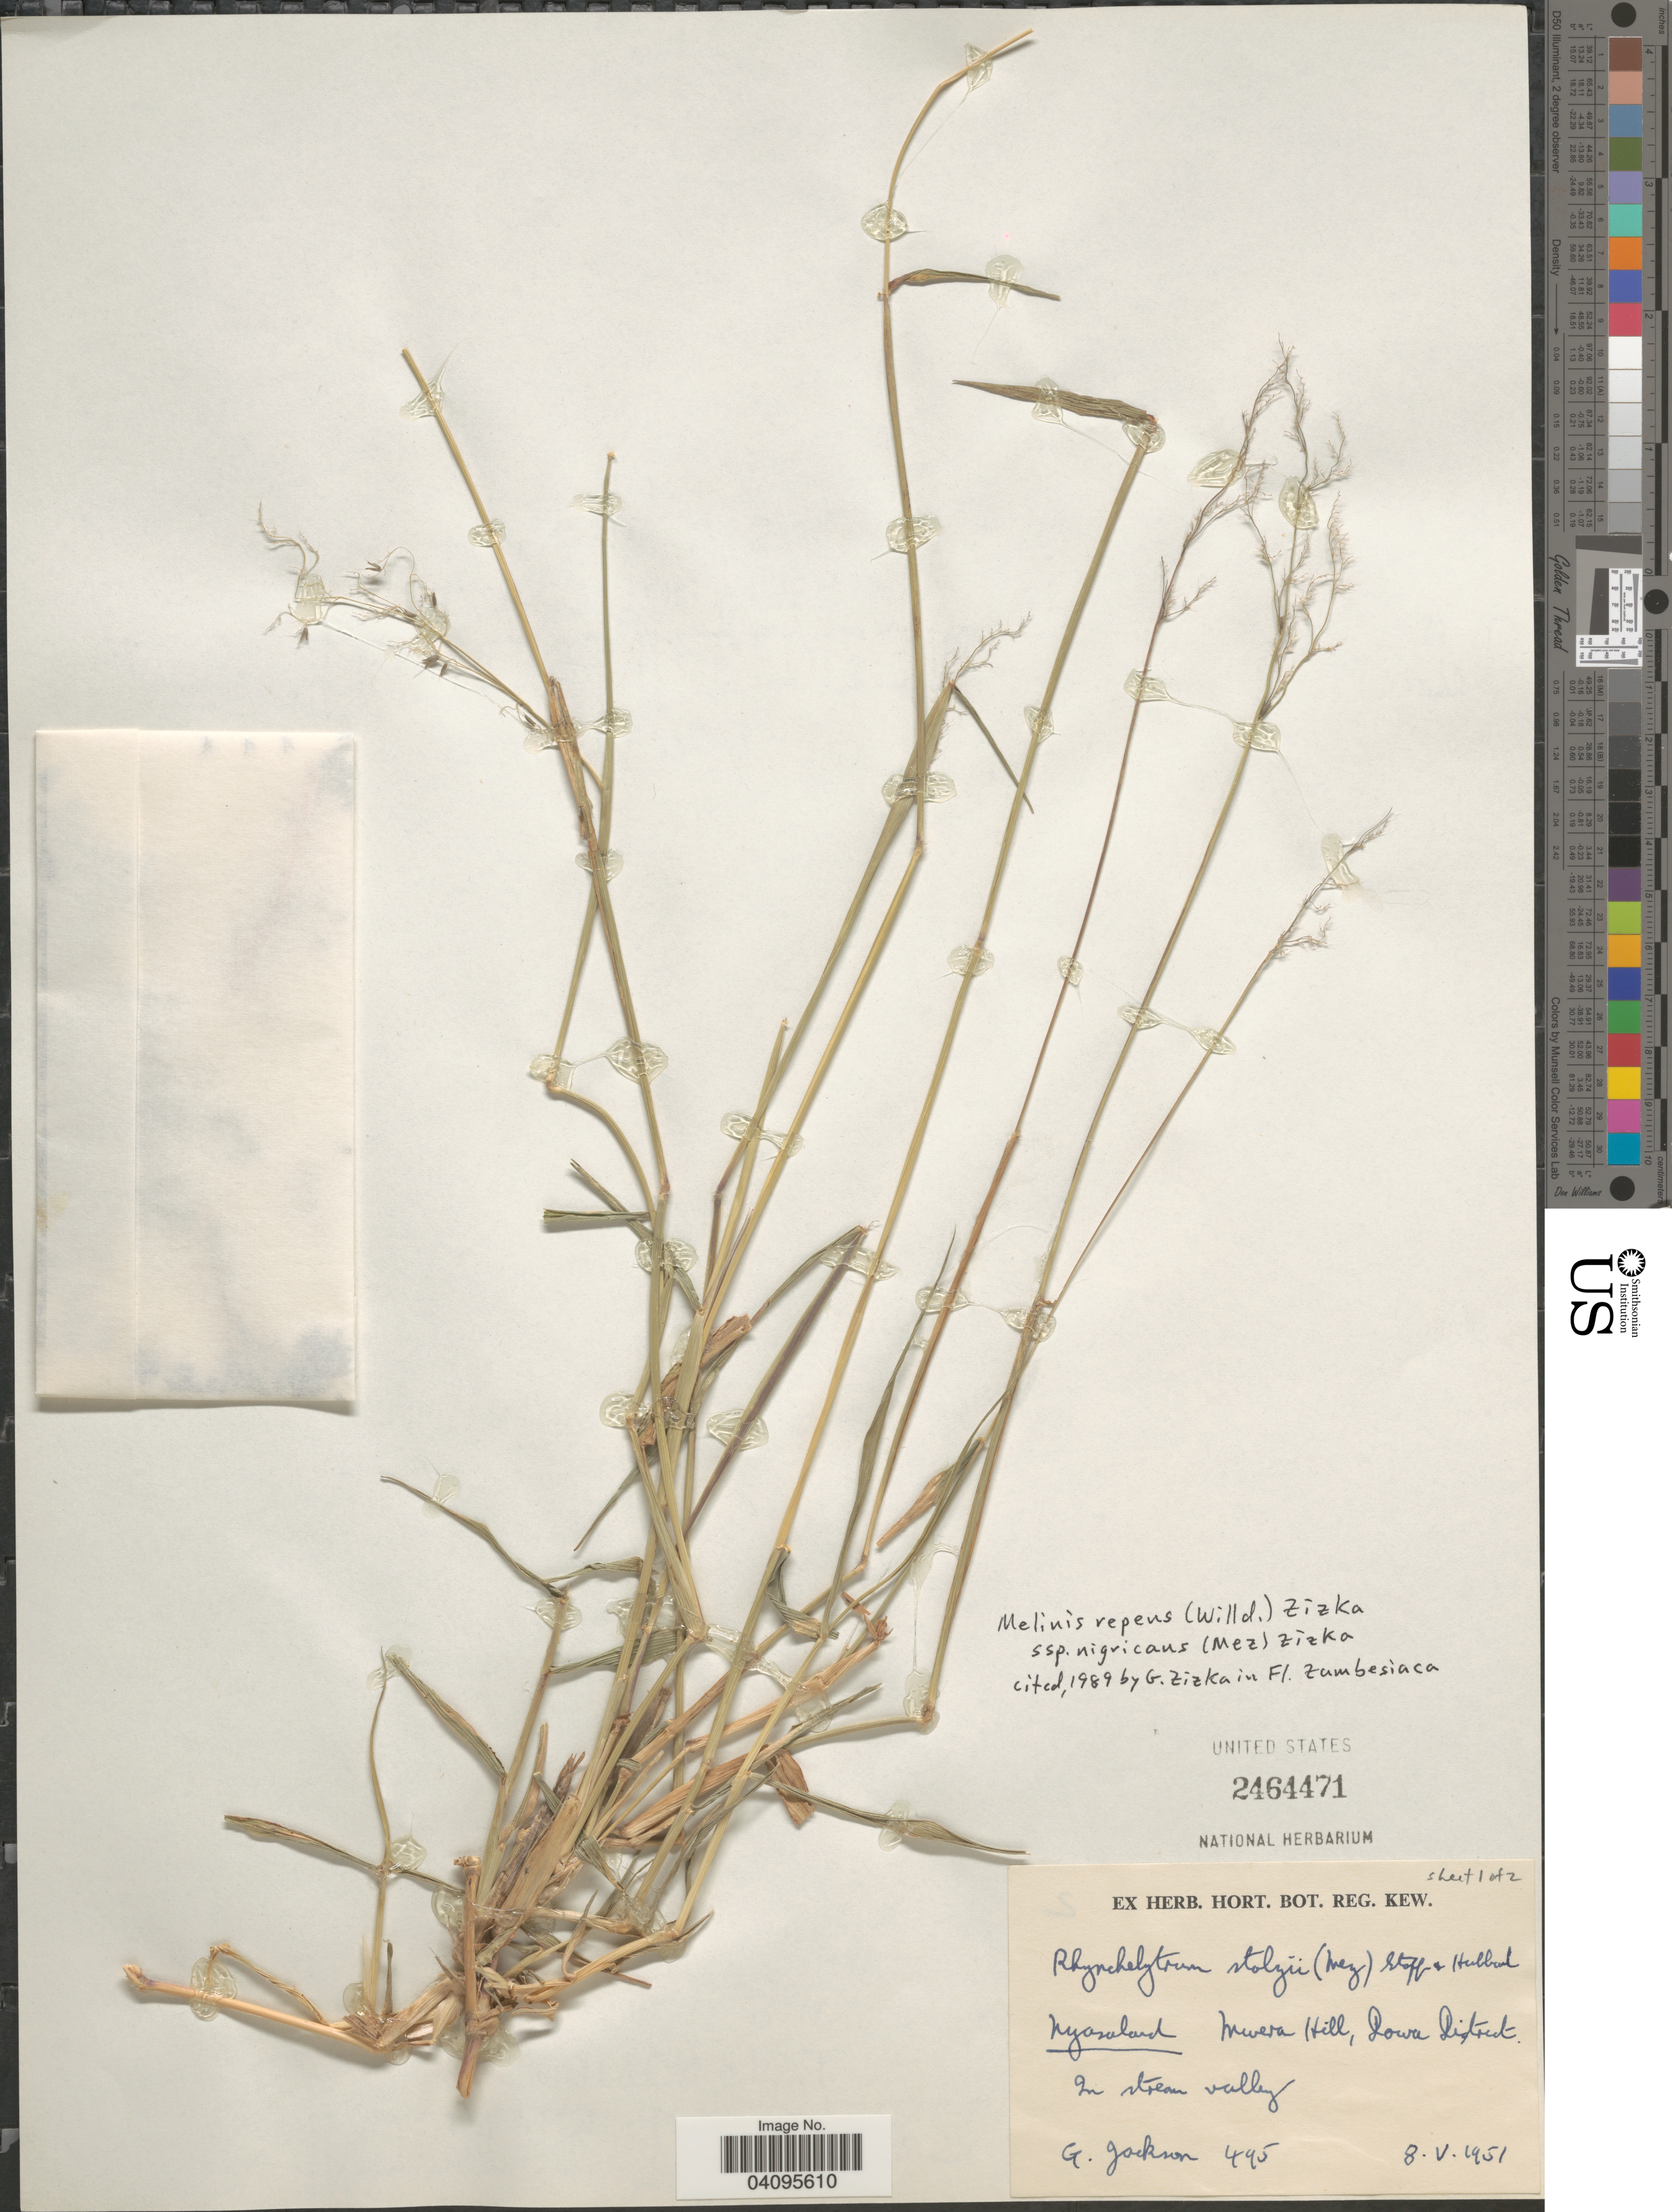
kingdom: Plantae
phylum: Tracheophyta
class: Liliopsida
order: Poales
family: Poaceae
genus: Melinis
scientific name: Melinis repens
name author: (Willd.) Zizka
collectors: G. Jackson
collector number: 495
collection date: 1951-05-08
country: Malawi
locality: Nyasaland Mwera Hill, Dowa District. In stream valley.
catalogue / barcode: US 2464471